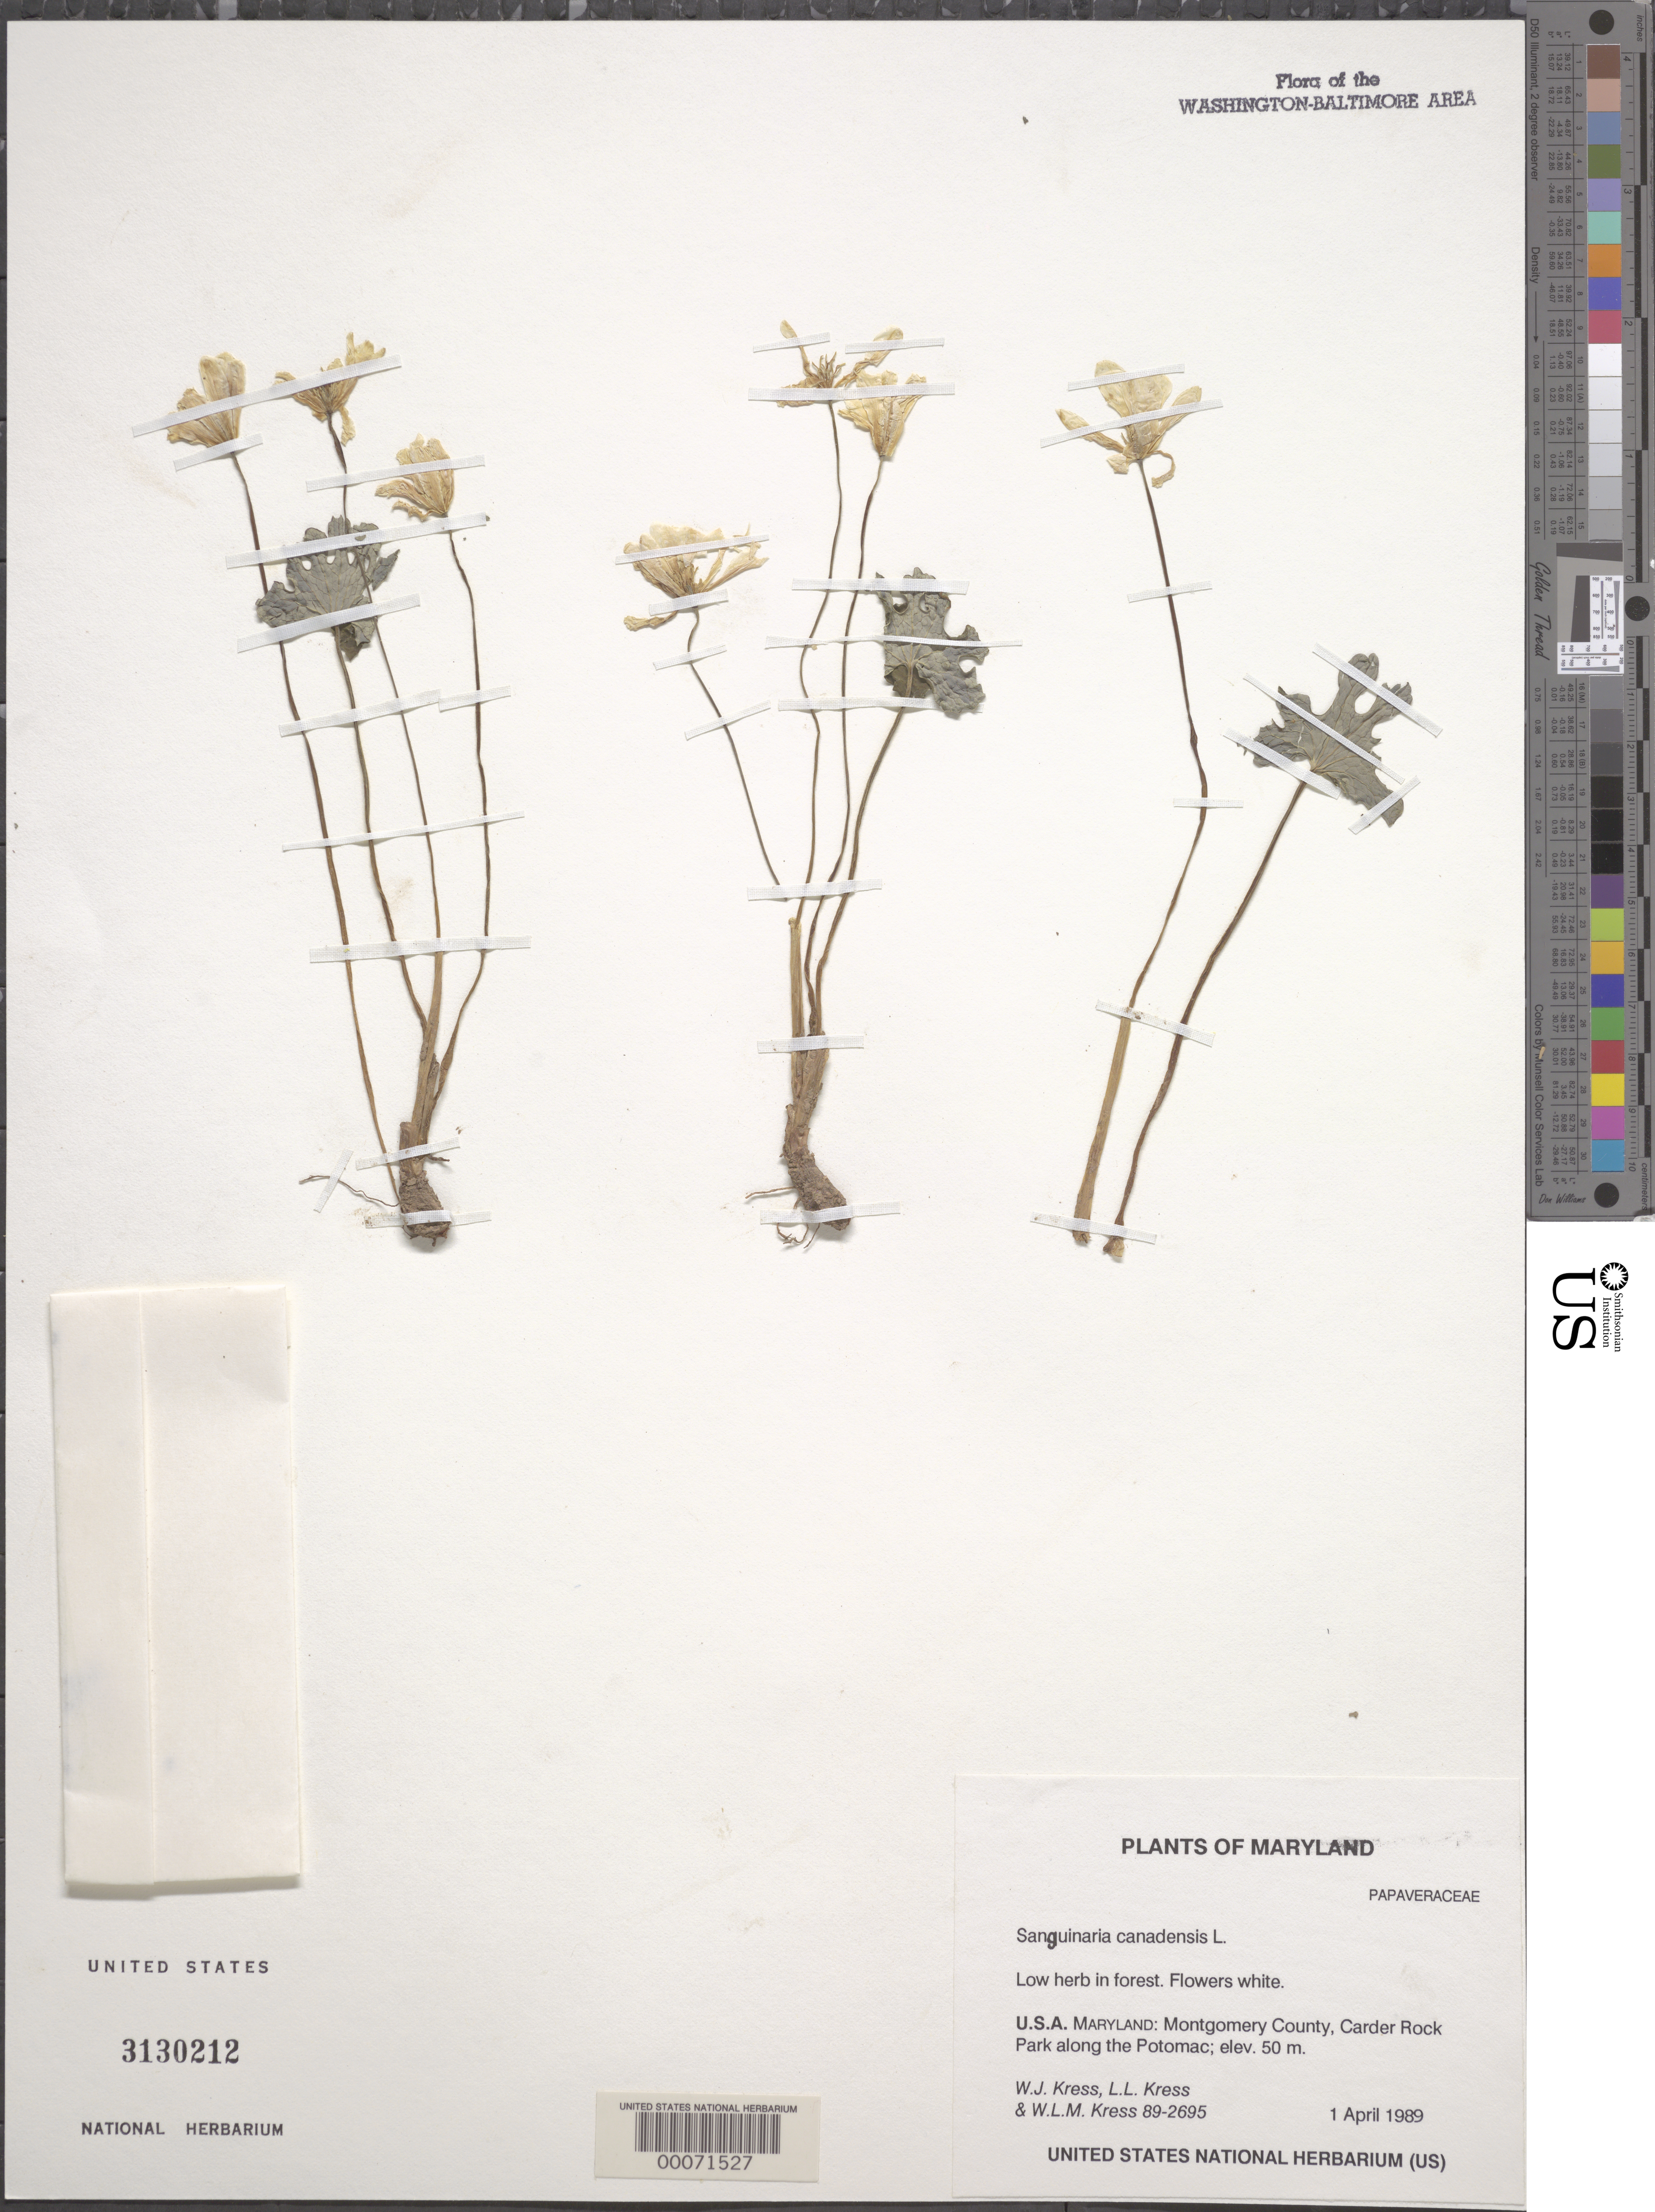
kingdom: Plantae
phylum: Tracheophyta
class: Magnoliopsida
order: Ranunculales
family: Papaveraceae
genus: Sanguinaria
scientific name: Sanguinaria canadensis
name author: L.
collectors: W. J. Kress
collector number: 89-2695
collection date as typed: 01 Apr 1989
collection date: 1989-04-01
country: United States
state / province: Maryland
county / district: Montgomery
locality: Carder Rock Park along the Potomac River C. & O. Canal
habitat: In forest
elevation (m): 50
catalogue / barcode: US 3130212